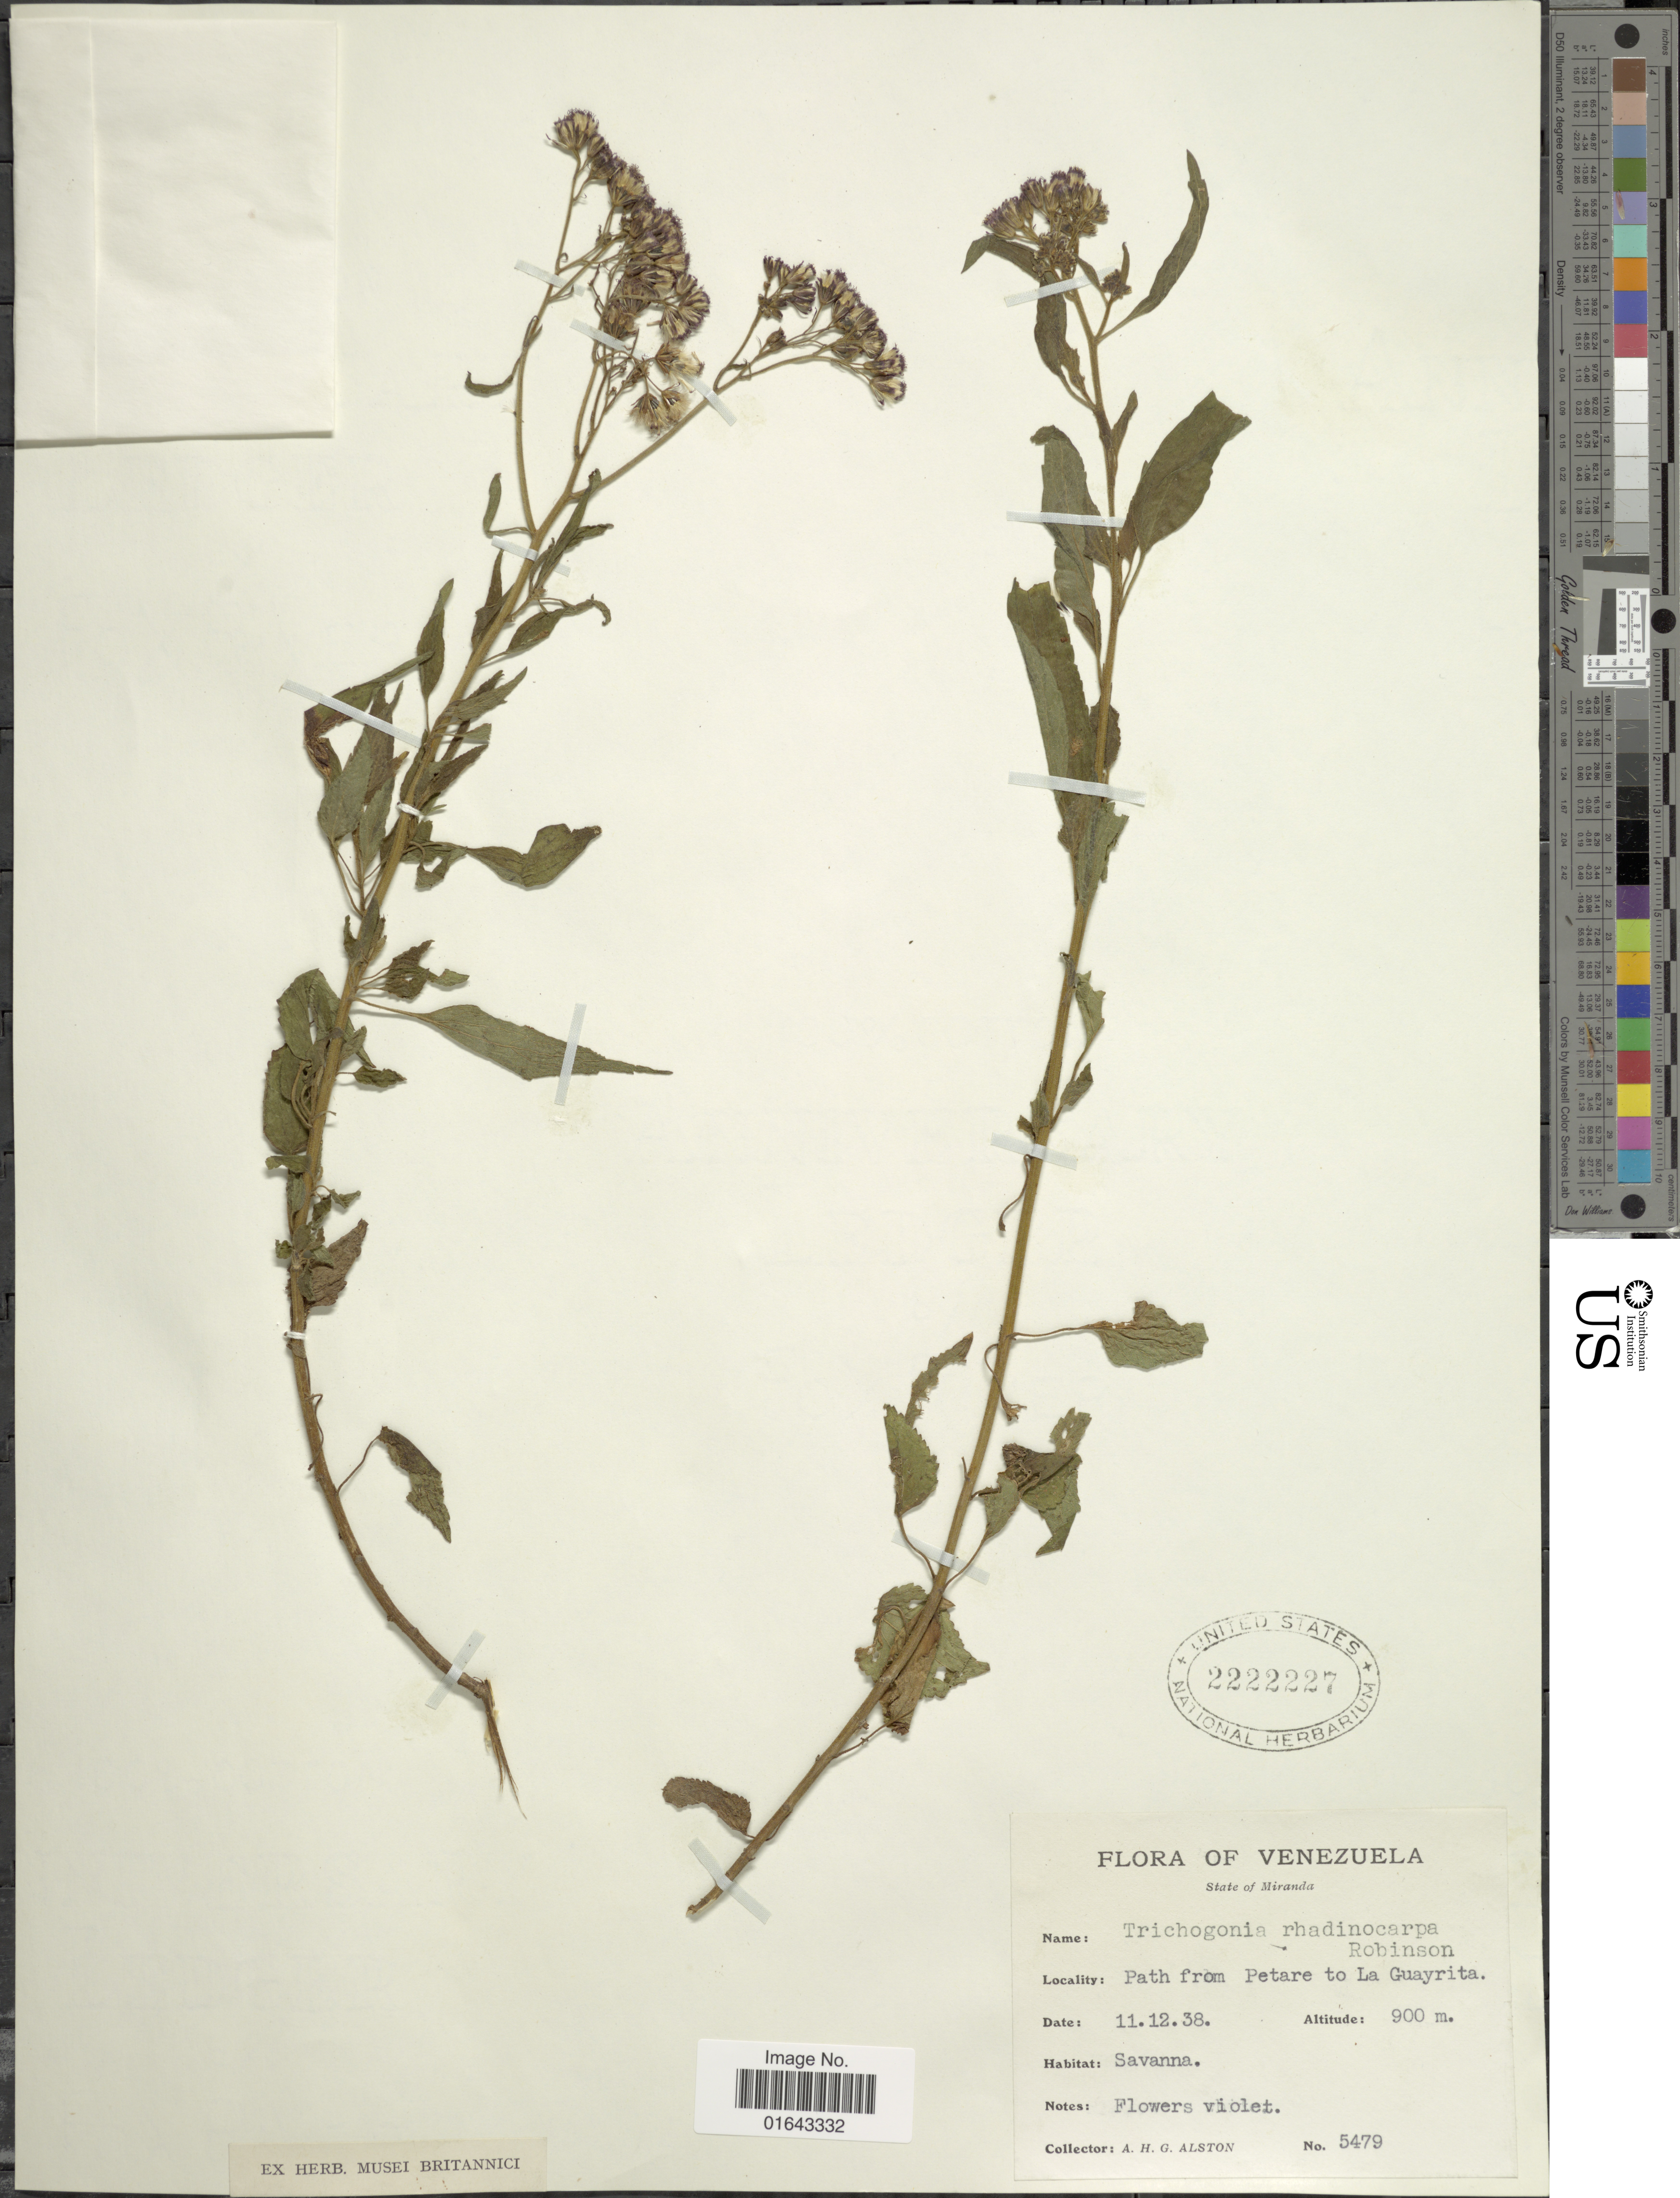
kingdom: Plantae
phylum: Tracheophyta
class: Magnoliopsida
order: Asterales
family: Asteraceae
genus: Trichogonia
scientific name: Trichogonia rhadinocarpa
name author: B.L. Rob.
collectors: A. H. Alston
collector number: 5479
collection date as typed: Transcribed d/m/y: 11/12/38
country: Venezuela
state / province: Miranda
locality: State of Miranda. Path from Petare to La Guayrita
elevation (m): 900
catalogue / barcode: US 2222227